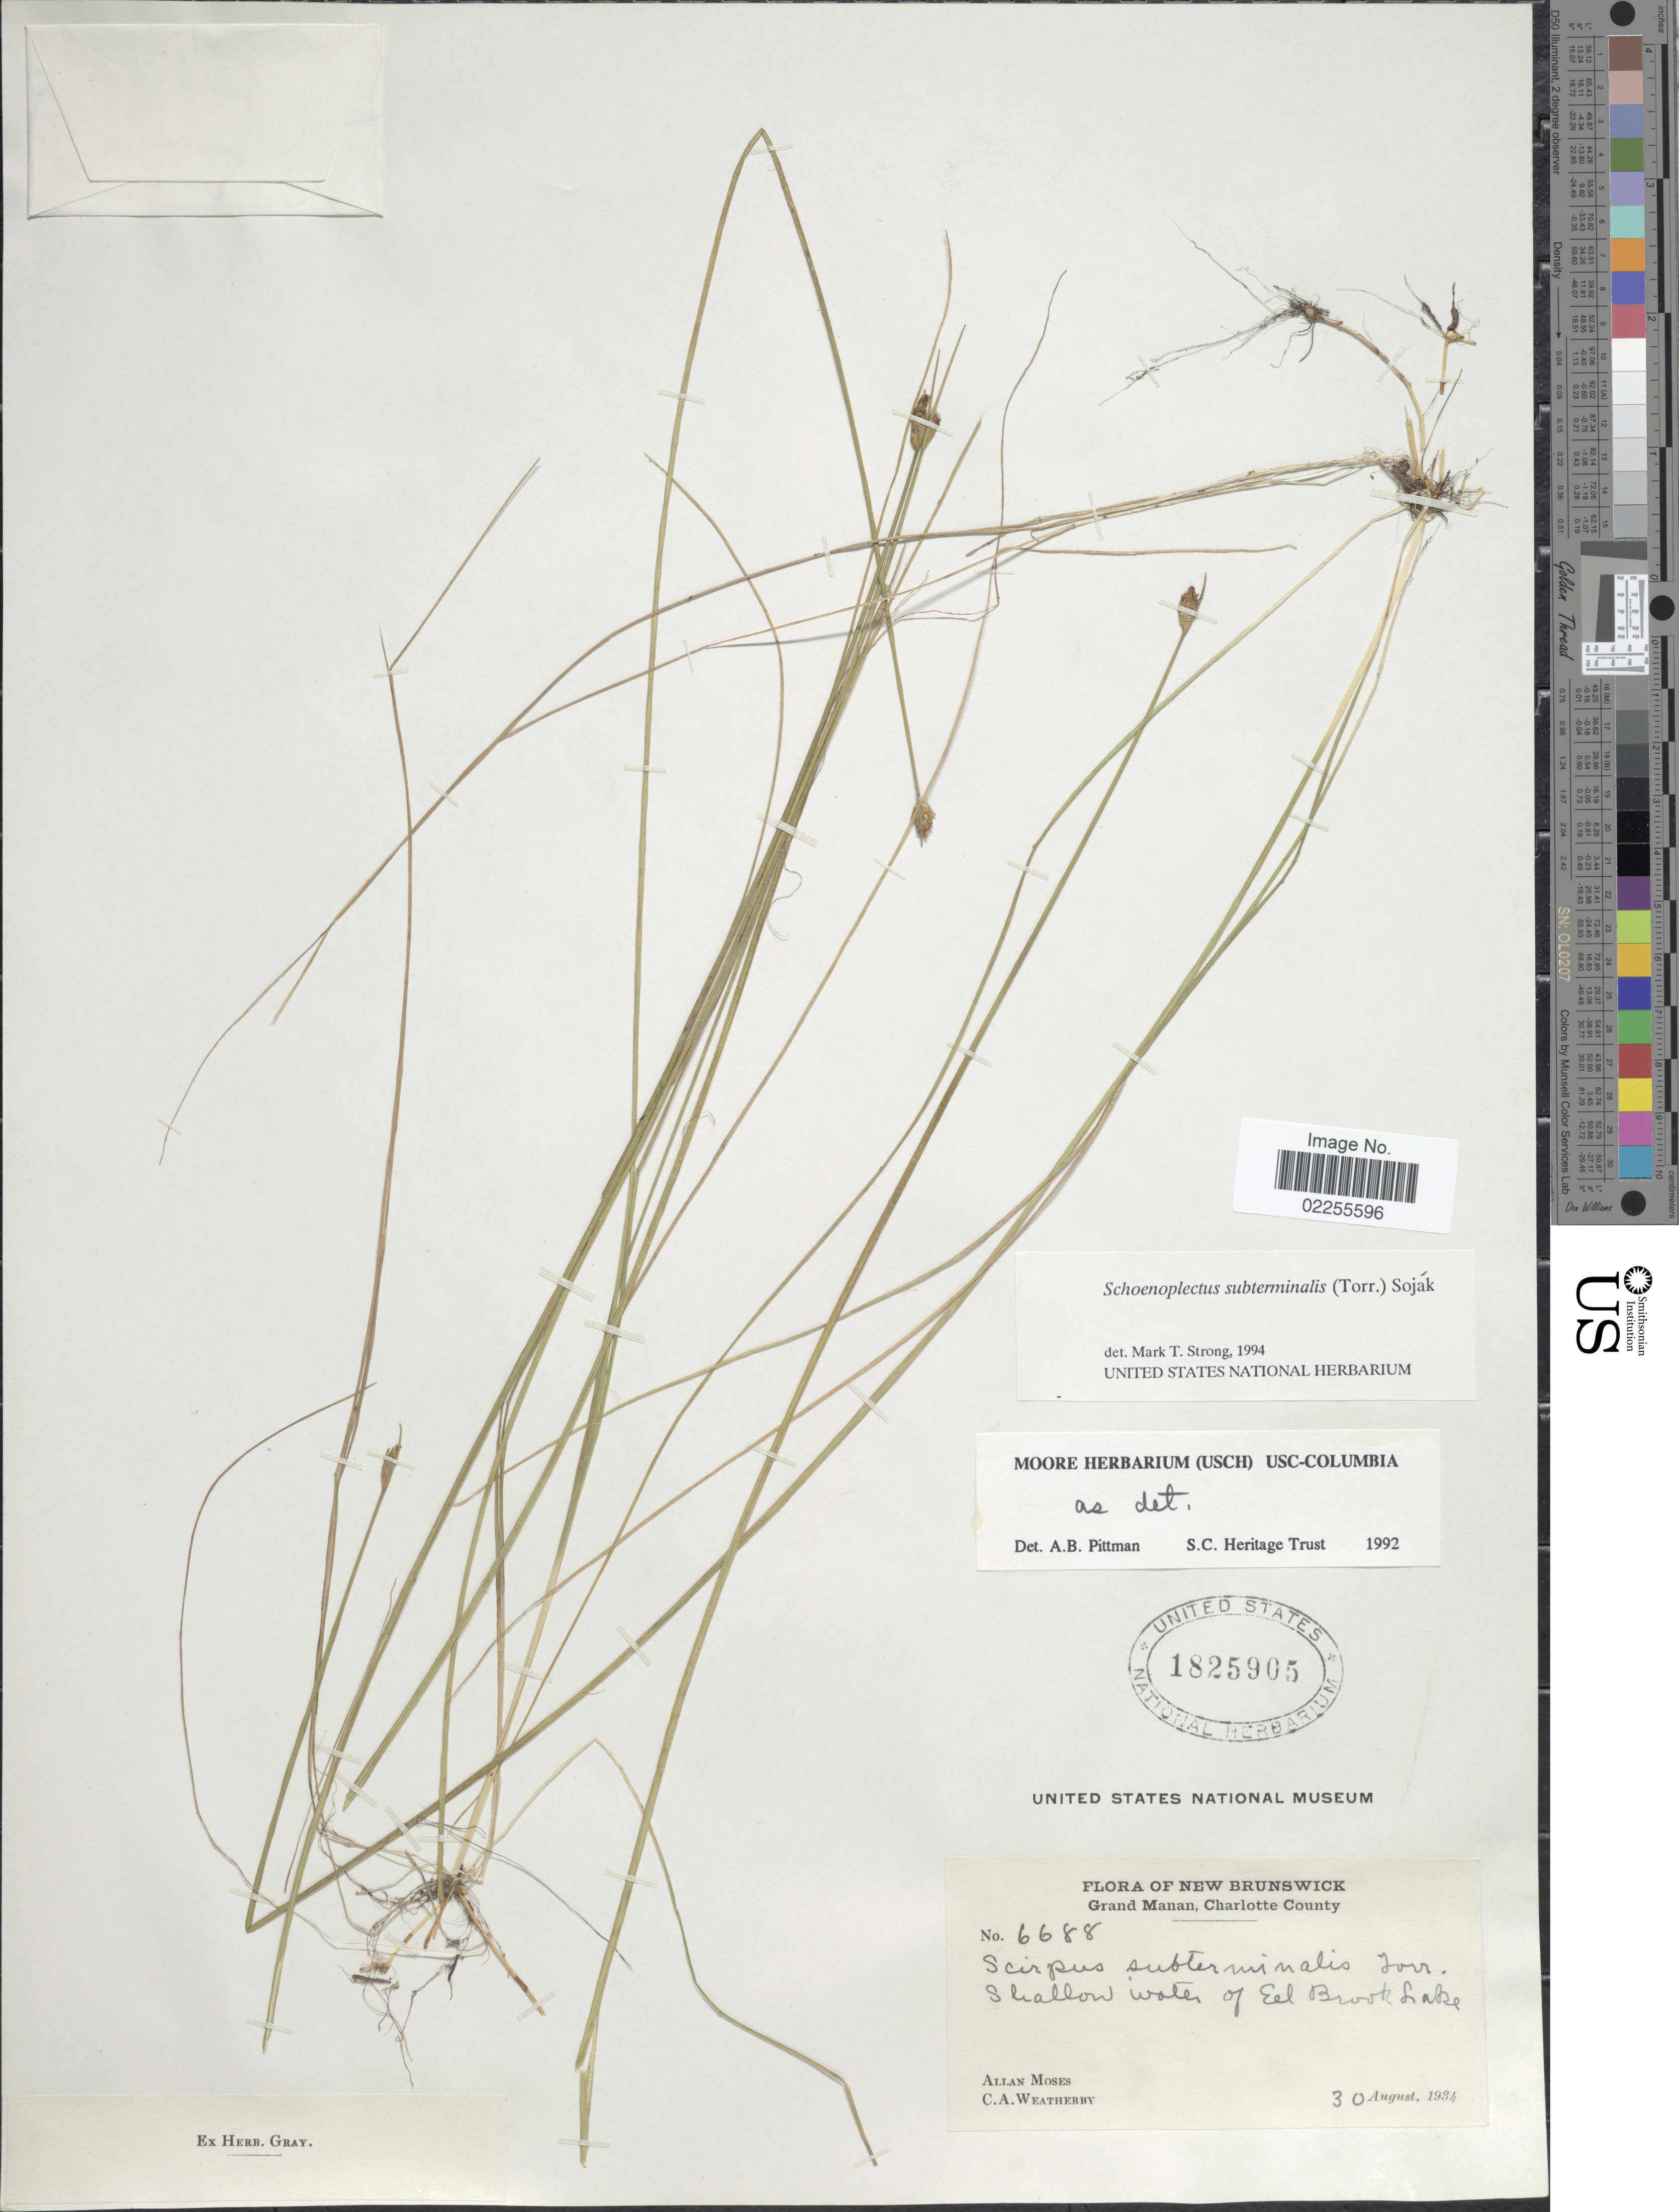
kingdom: Plantae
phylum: Tracheophyta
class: Liliopsida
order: Poales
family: Cyperaceae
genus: Schoenoplectus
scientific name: Schoenoplectus subterminalis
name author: (Torr.) Soják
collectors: A. Moses & C. A. Weatherby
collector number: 6688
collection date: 1934-08-30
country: Canada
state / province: New Brunswick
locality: Grand Manan, Charlotte County, shallow water of Eel Brook Lake.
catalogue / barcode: US 1825905